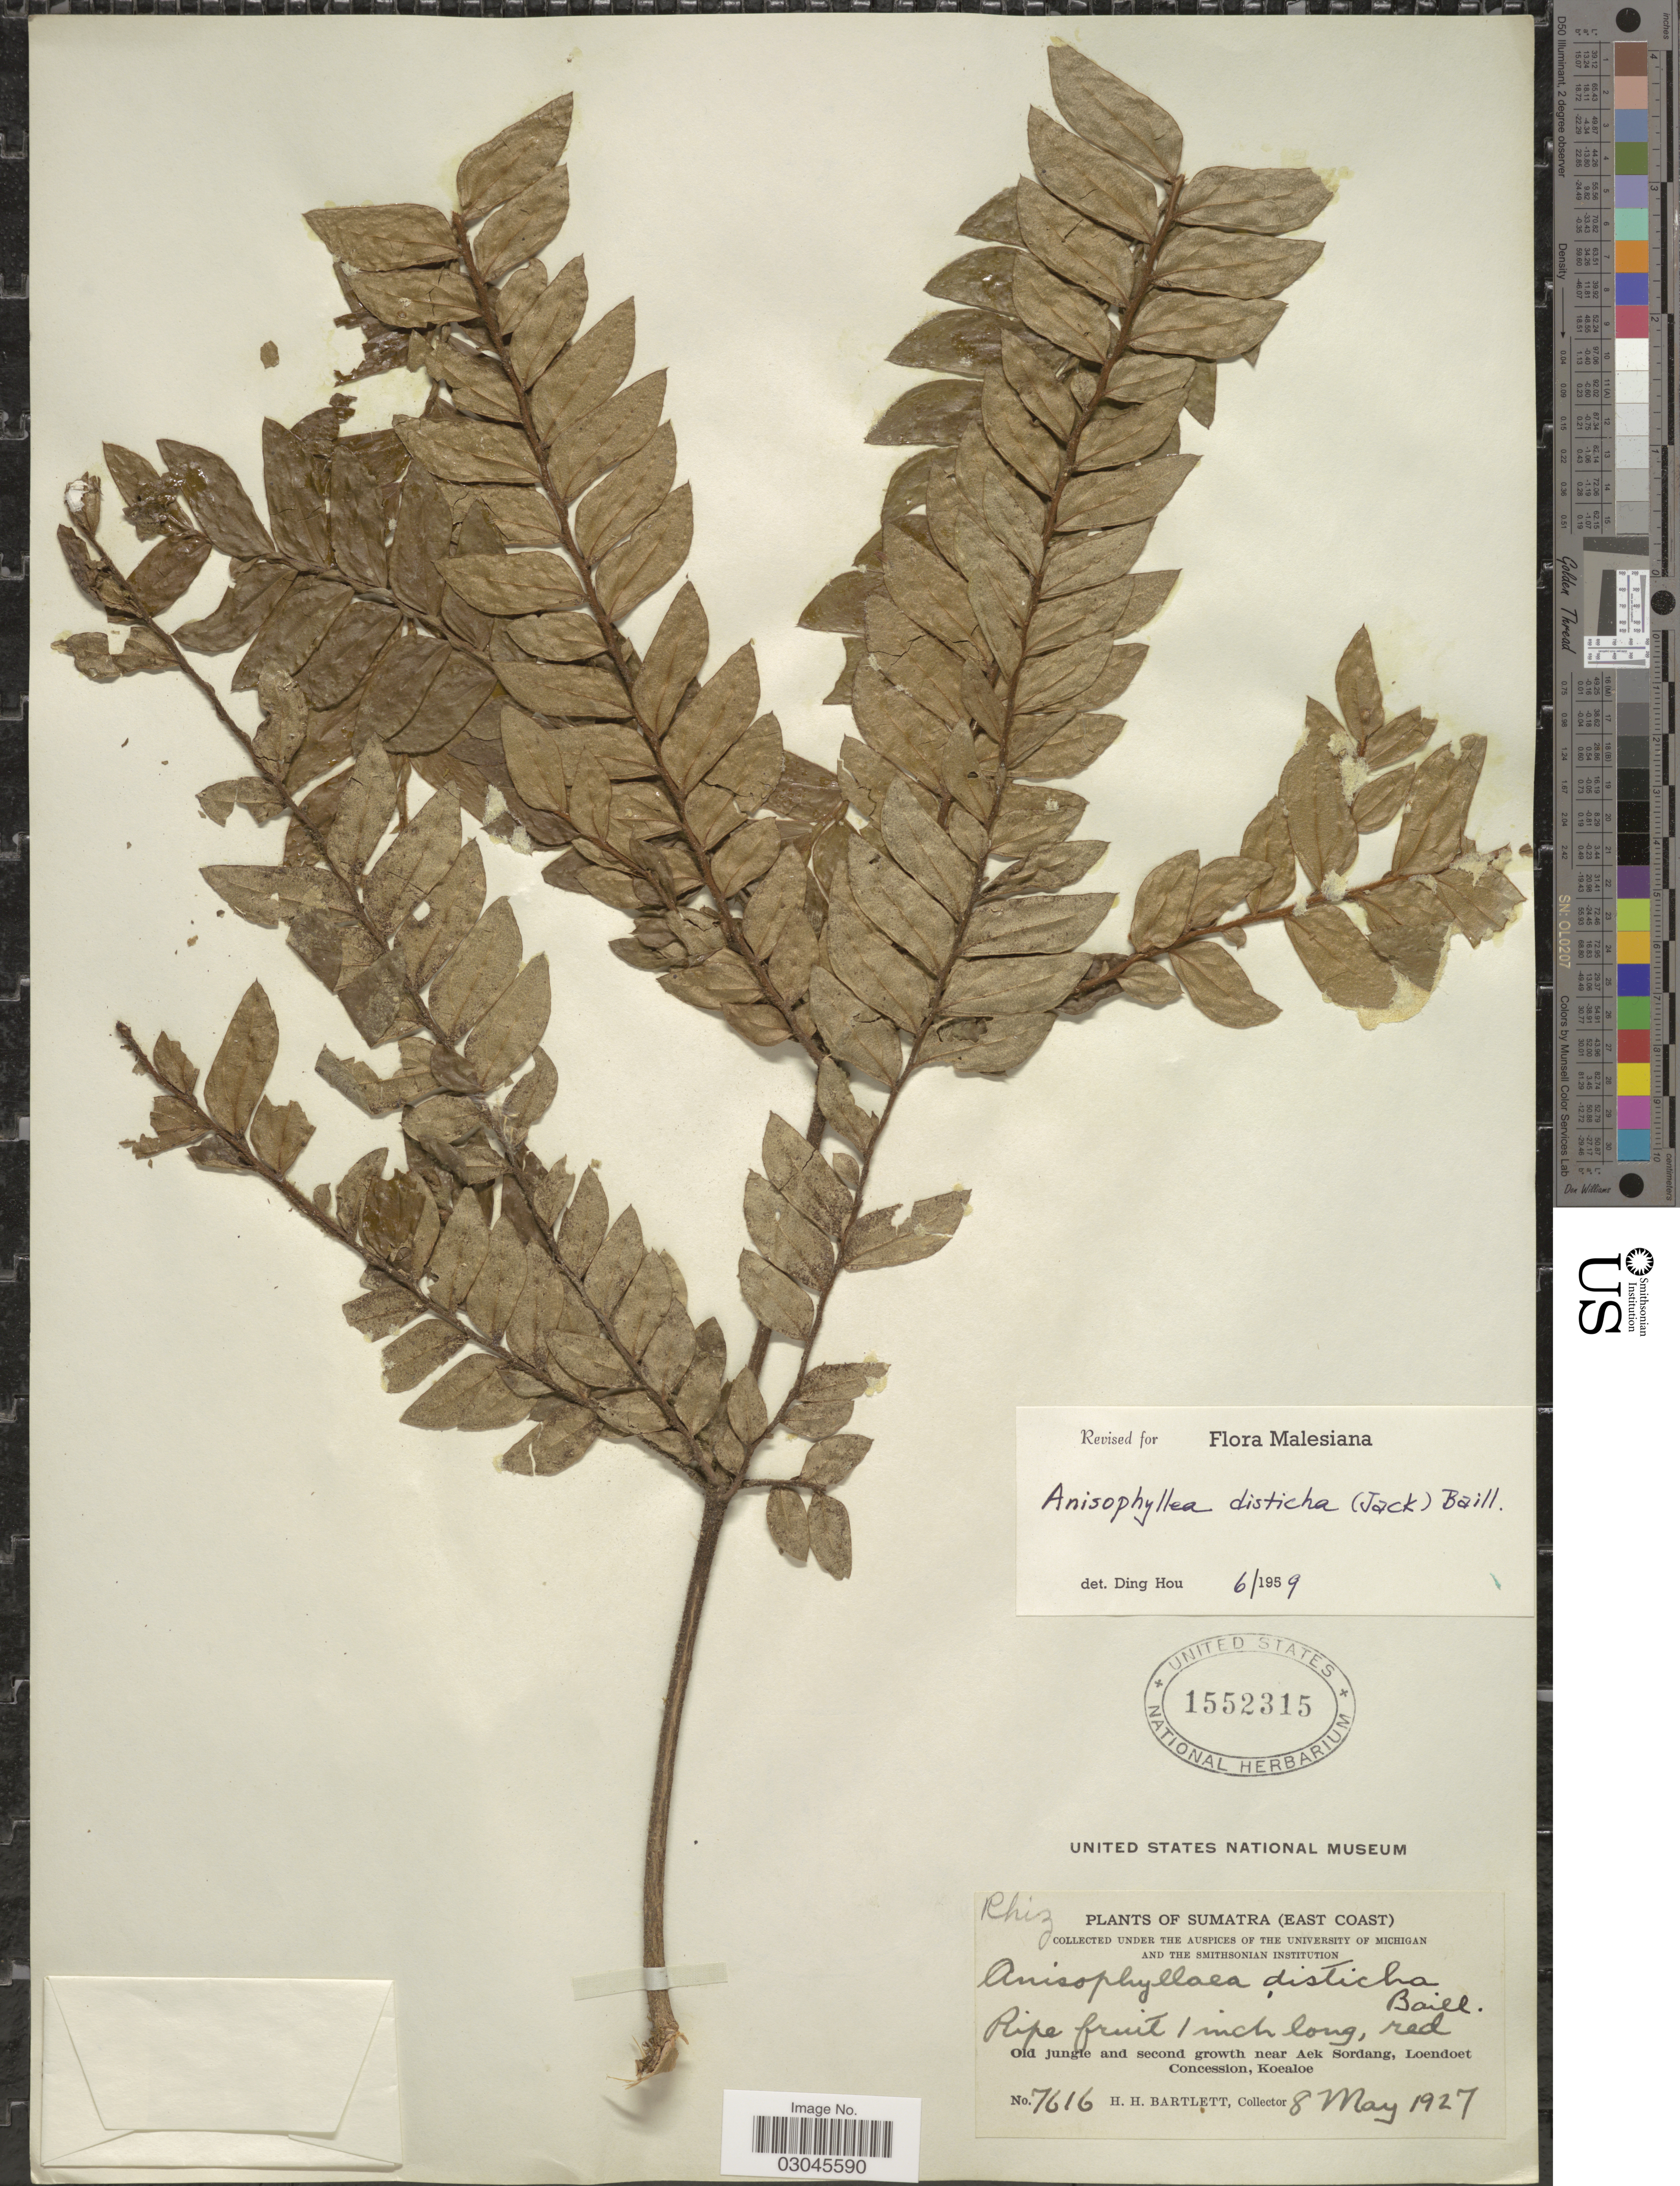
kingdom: Plantae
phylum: Tracheophyta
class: Magnoliopsida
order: Cucurbitales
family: Anisophylleaceae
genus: Anisophyllea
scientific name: Anisophyllea disticha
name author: (Jack) Baill.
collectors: H. H. Bartlett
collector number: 7616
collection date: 1927-05-08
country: Indonesia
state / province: Sumatra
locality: (East Coast). Old jungle and second growth near Aek Sordang, Loendoet Concession, Koealoe.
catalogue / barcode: US 1552315